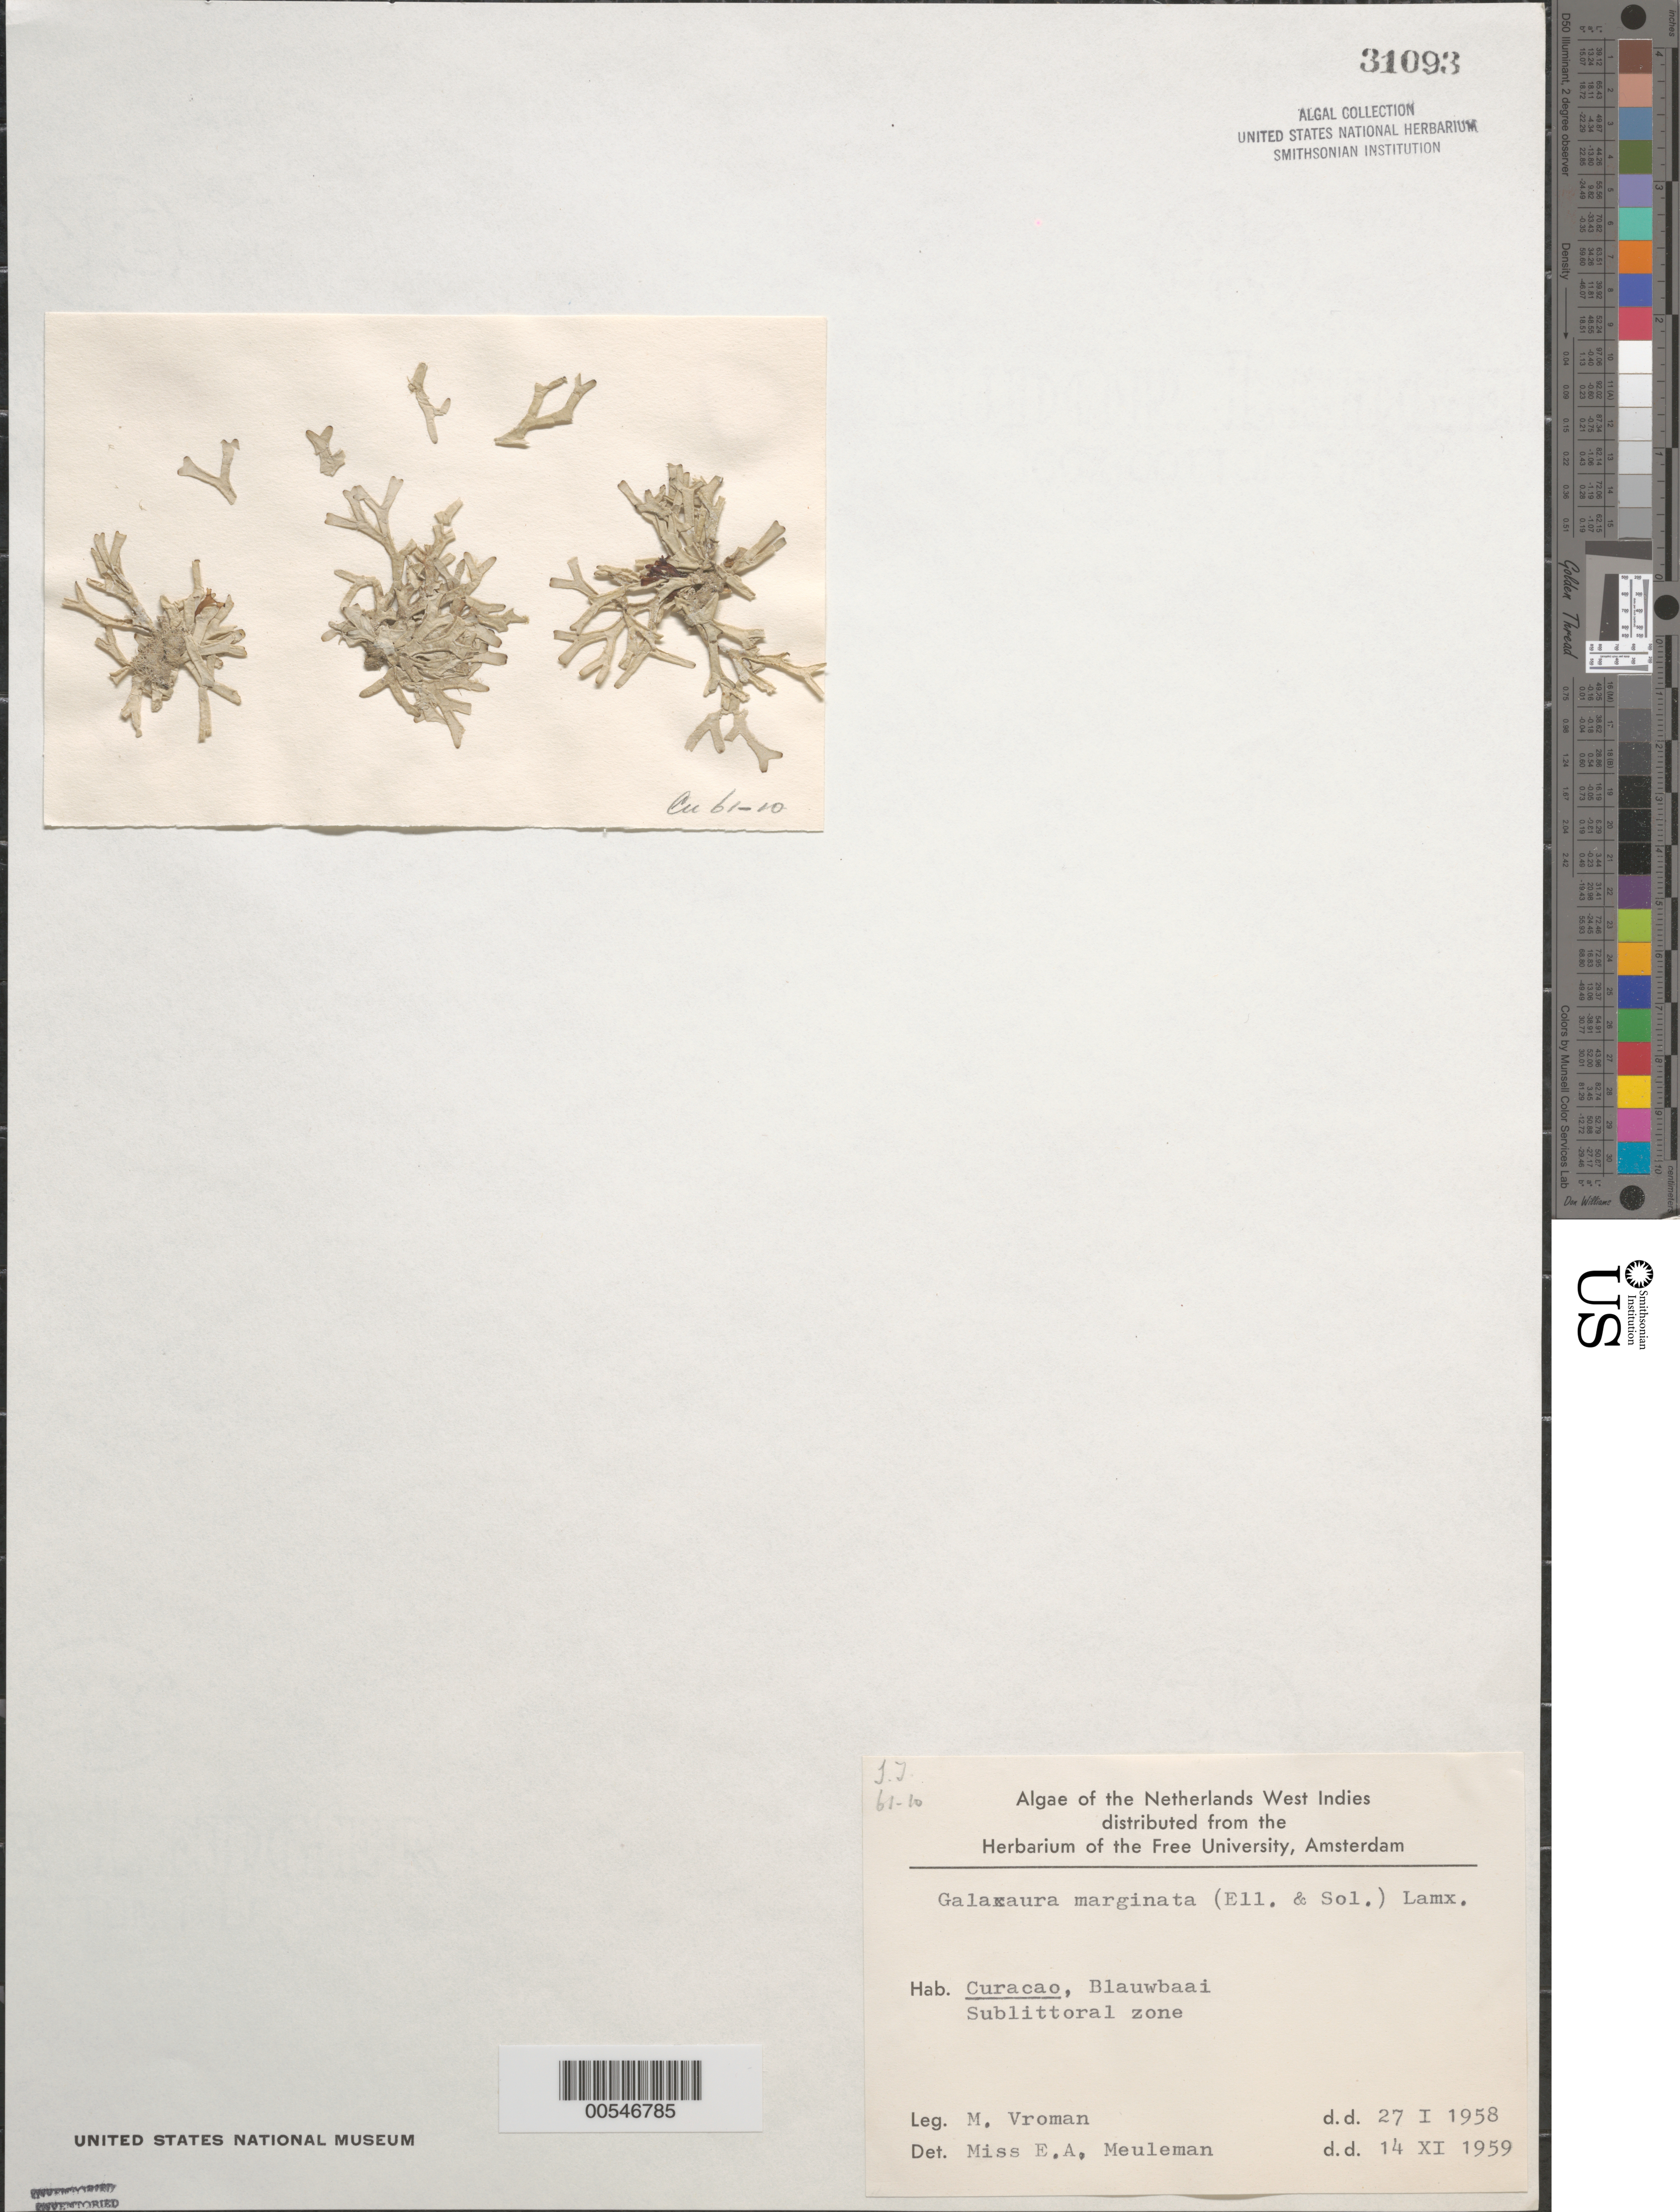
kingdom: Plantae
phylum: Rhodophyta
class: Florideophyceae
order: Nemaliales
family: Galaxauraceae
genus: Galaxaura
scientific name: Galaxaura marginata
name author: (J. Ellis & Sol.) J.V.Lamouroux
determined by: Meuleman, E. A.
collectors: M. Vroman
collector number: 61-10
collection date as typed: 27 Jan 1958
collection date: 1958-01-27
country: Curaçao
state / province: ABC Islands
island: Curaçao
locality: Blauw Baai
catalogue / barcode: US 31093